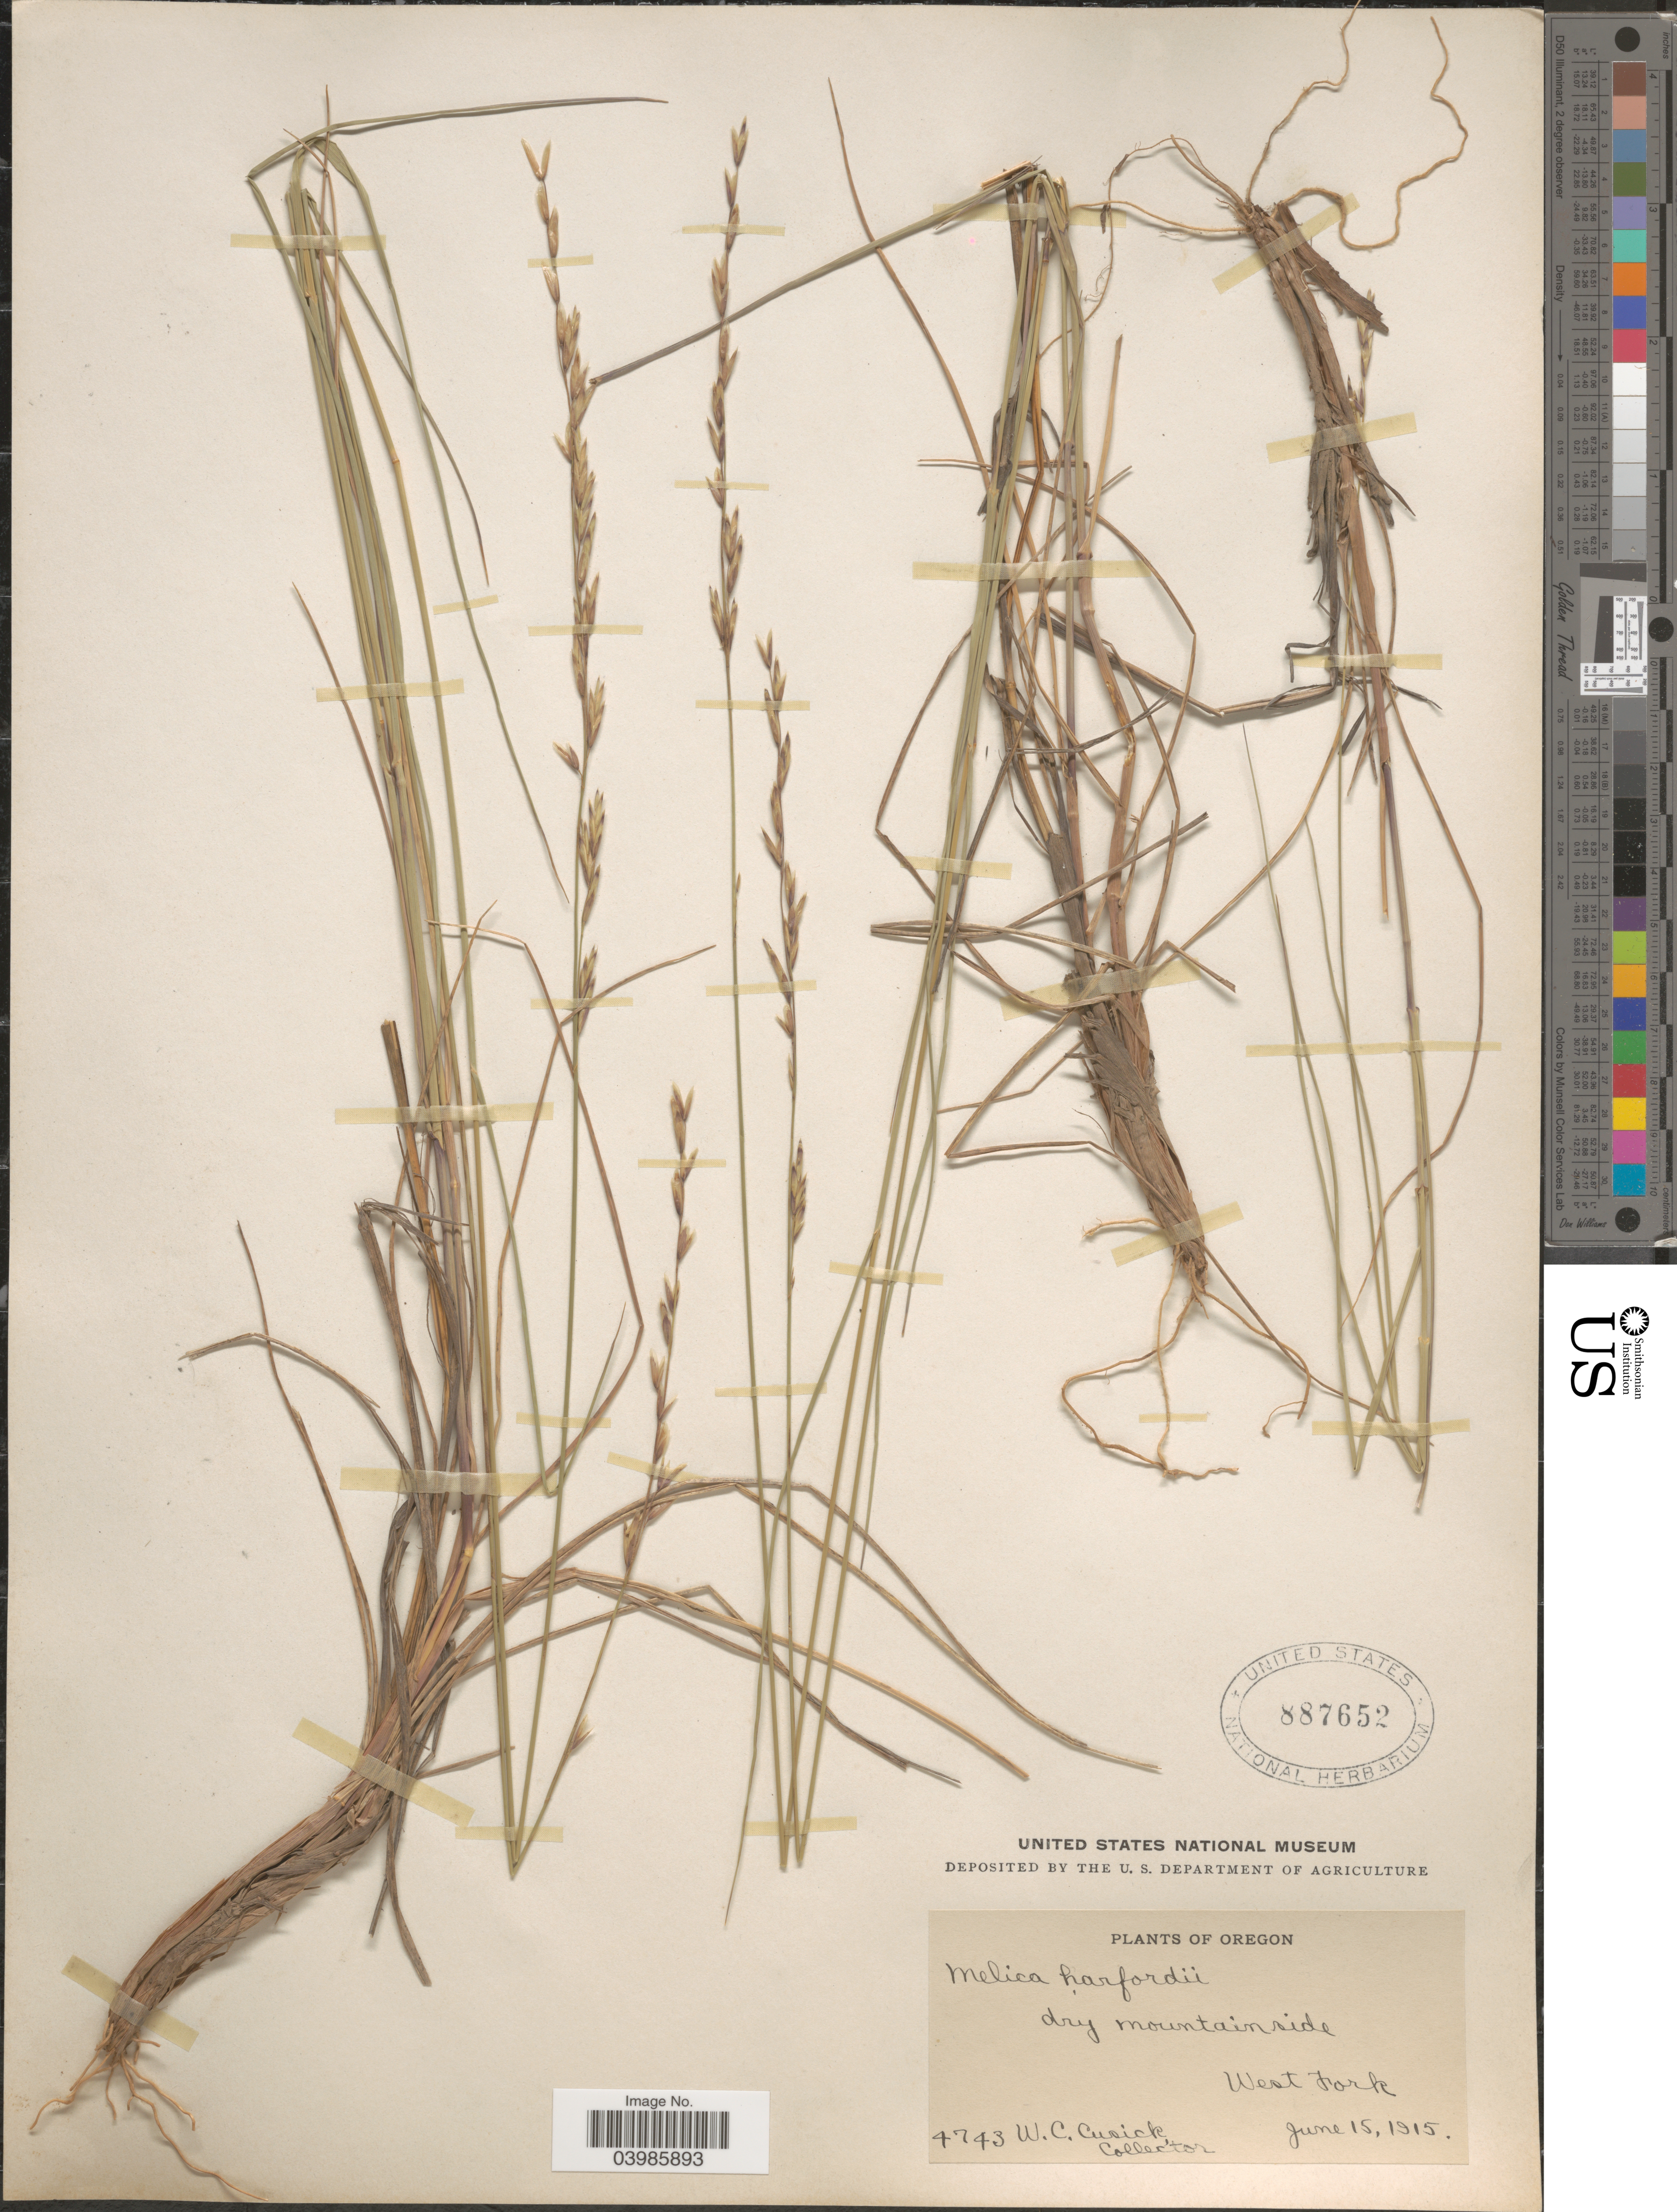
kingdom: Plantae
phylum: Tracheophyta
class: Liliopsida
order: Poales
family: Poaceae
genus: Melica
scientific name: Melica harfordii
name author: Bol.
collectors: W. C. Cusick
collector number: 4743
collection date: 1915-06-15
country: United States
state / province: Oregon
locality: Dry mountainside. West Fork.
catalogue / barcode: US 887652